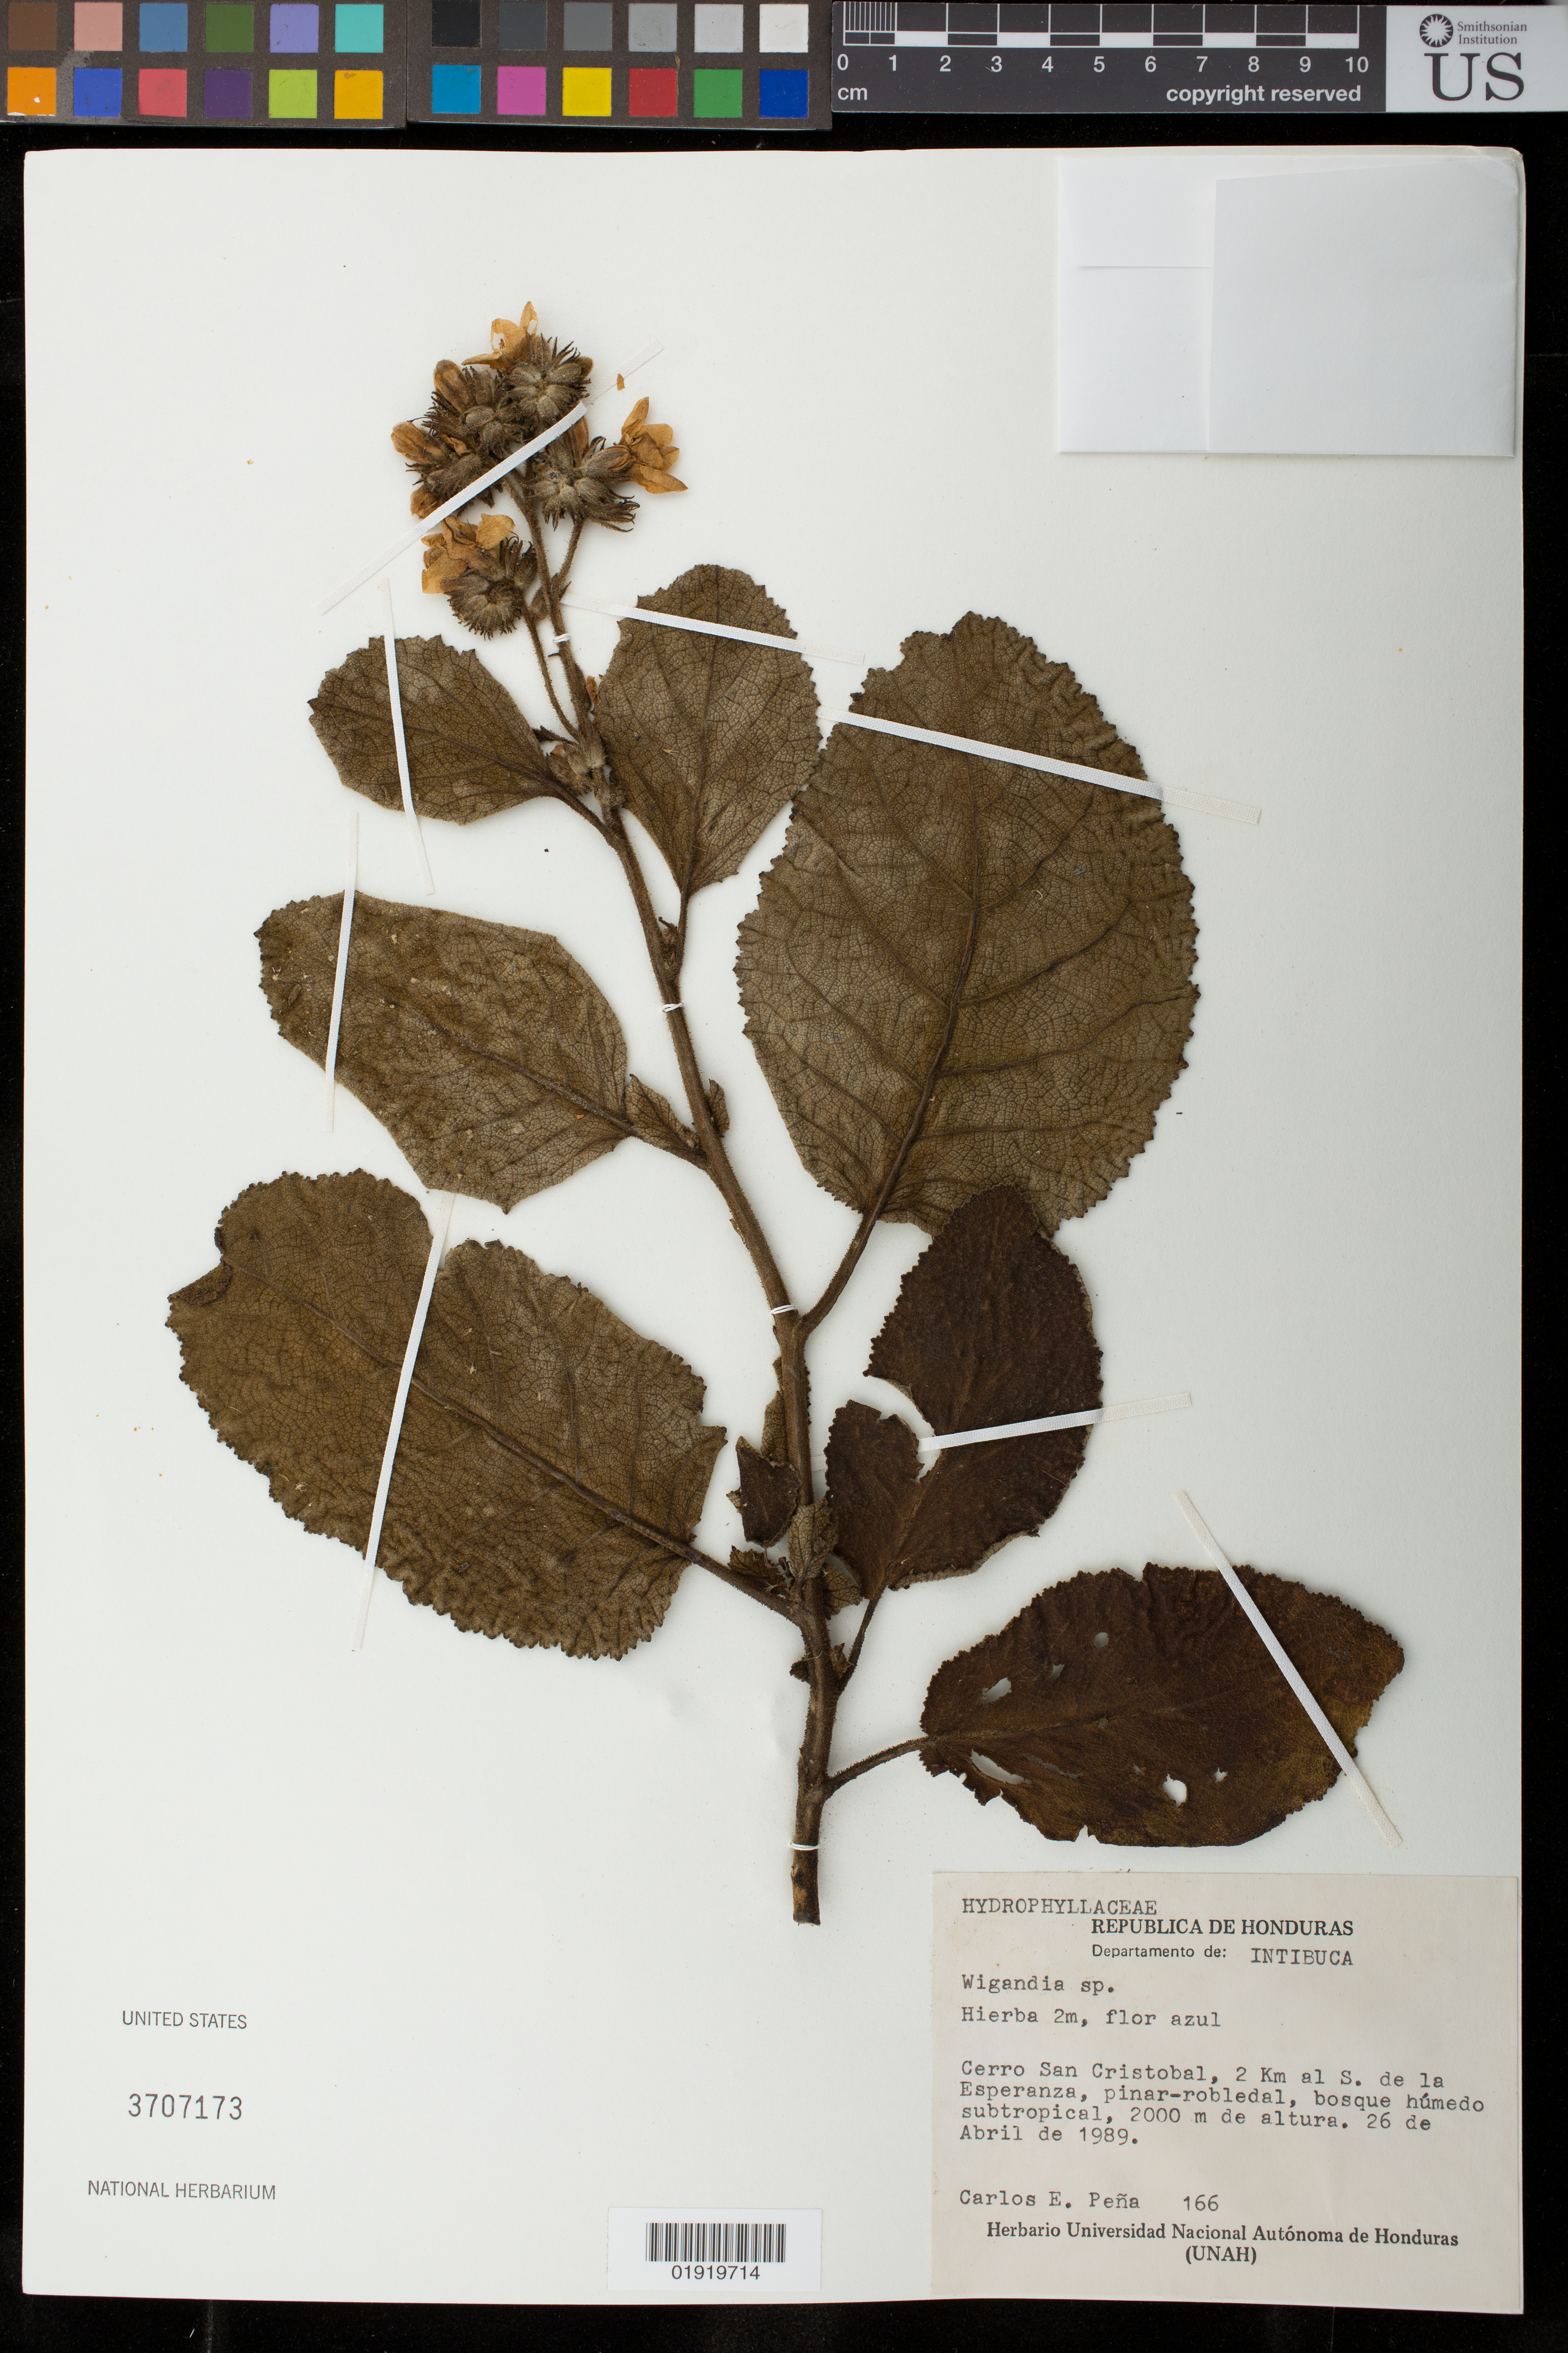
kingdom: Plantae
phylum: Tracheophyta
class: Magnoliopsida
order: Boraginales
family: Namaceae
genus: Wigandia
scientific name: Wigandia sp.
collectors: C. E. Peña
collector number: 166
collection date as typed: Apr 26 1989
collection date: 1989-04-26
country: Honduras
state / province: Intibucá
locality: Departamento de Intibuca. Cerro San Cristobal, 2 km al S. de la Esperanza.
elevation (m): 2000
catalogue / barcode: US 3707173